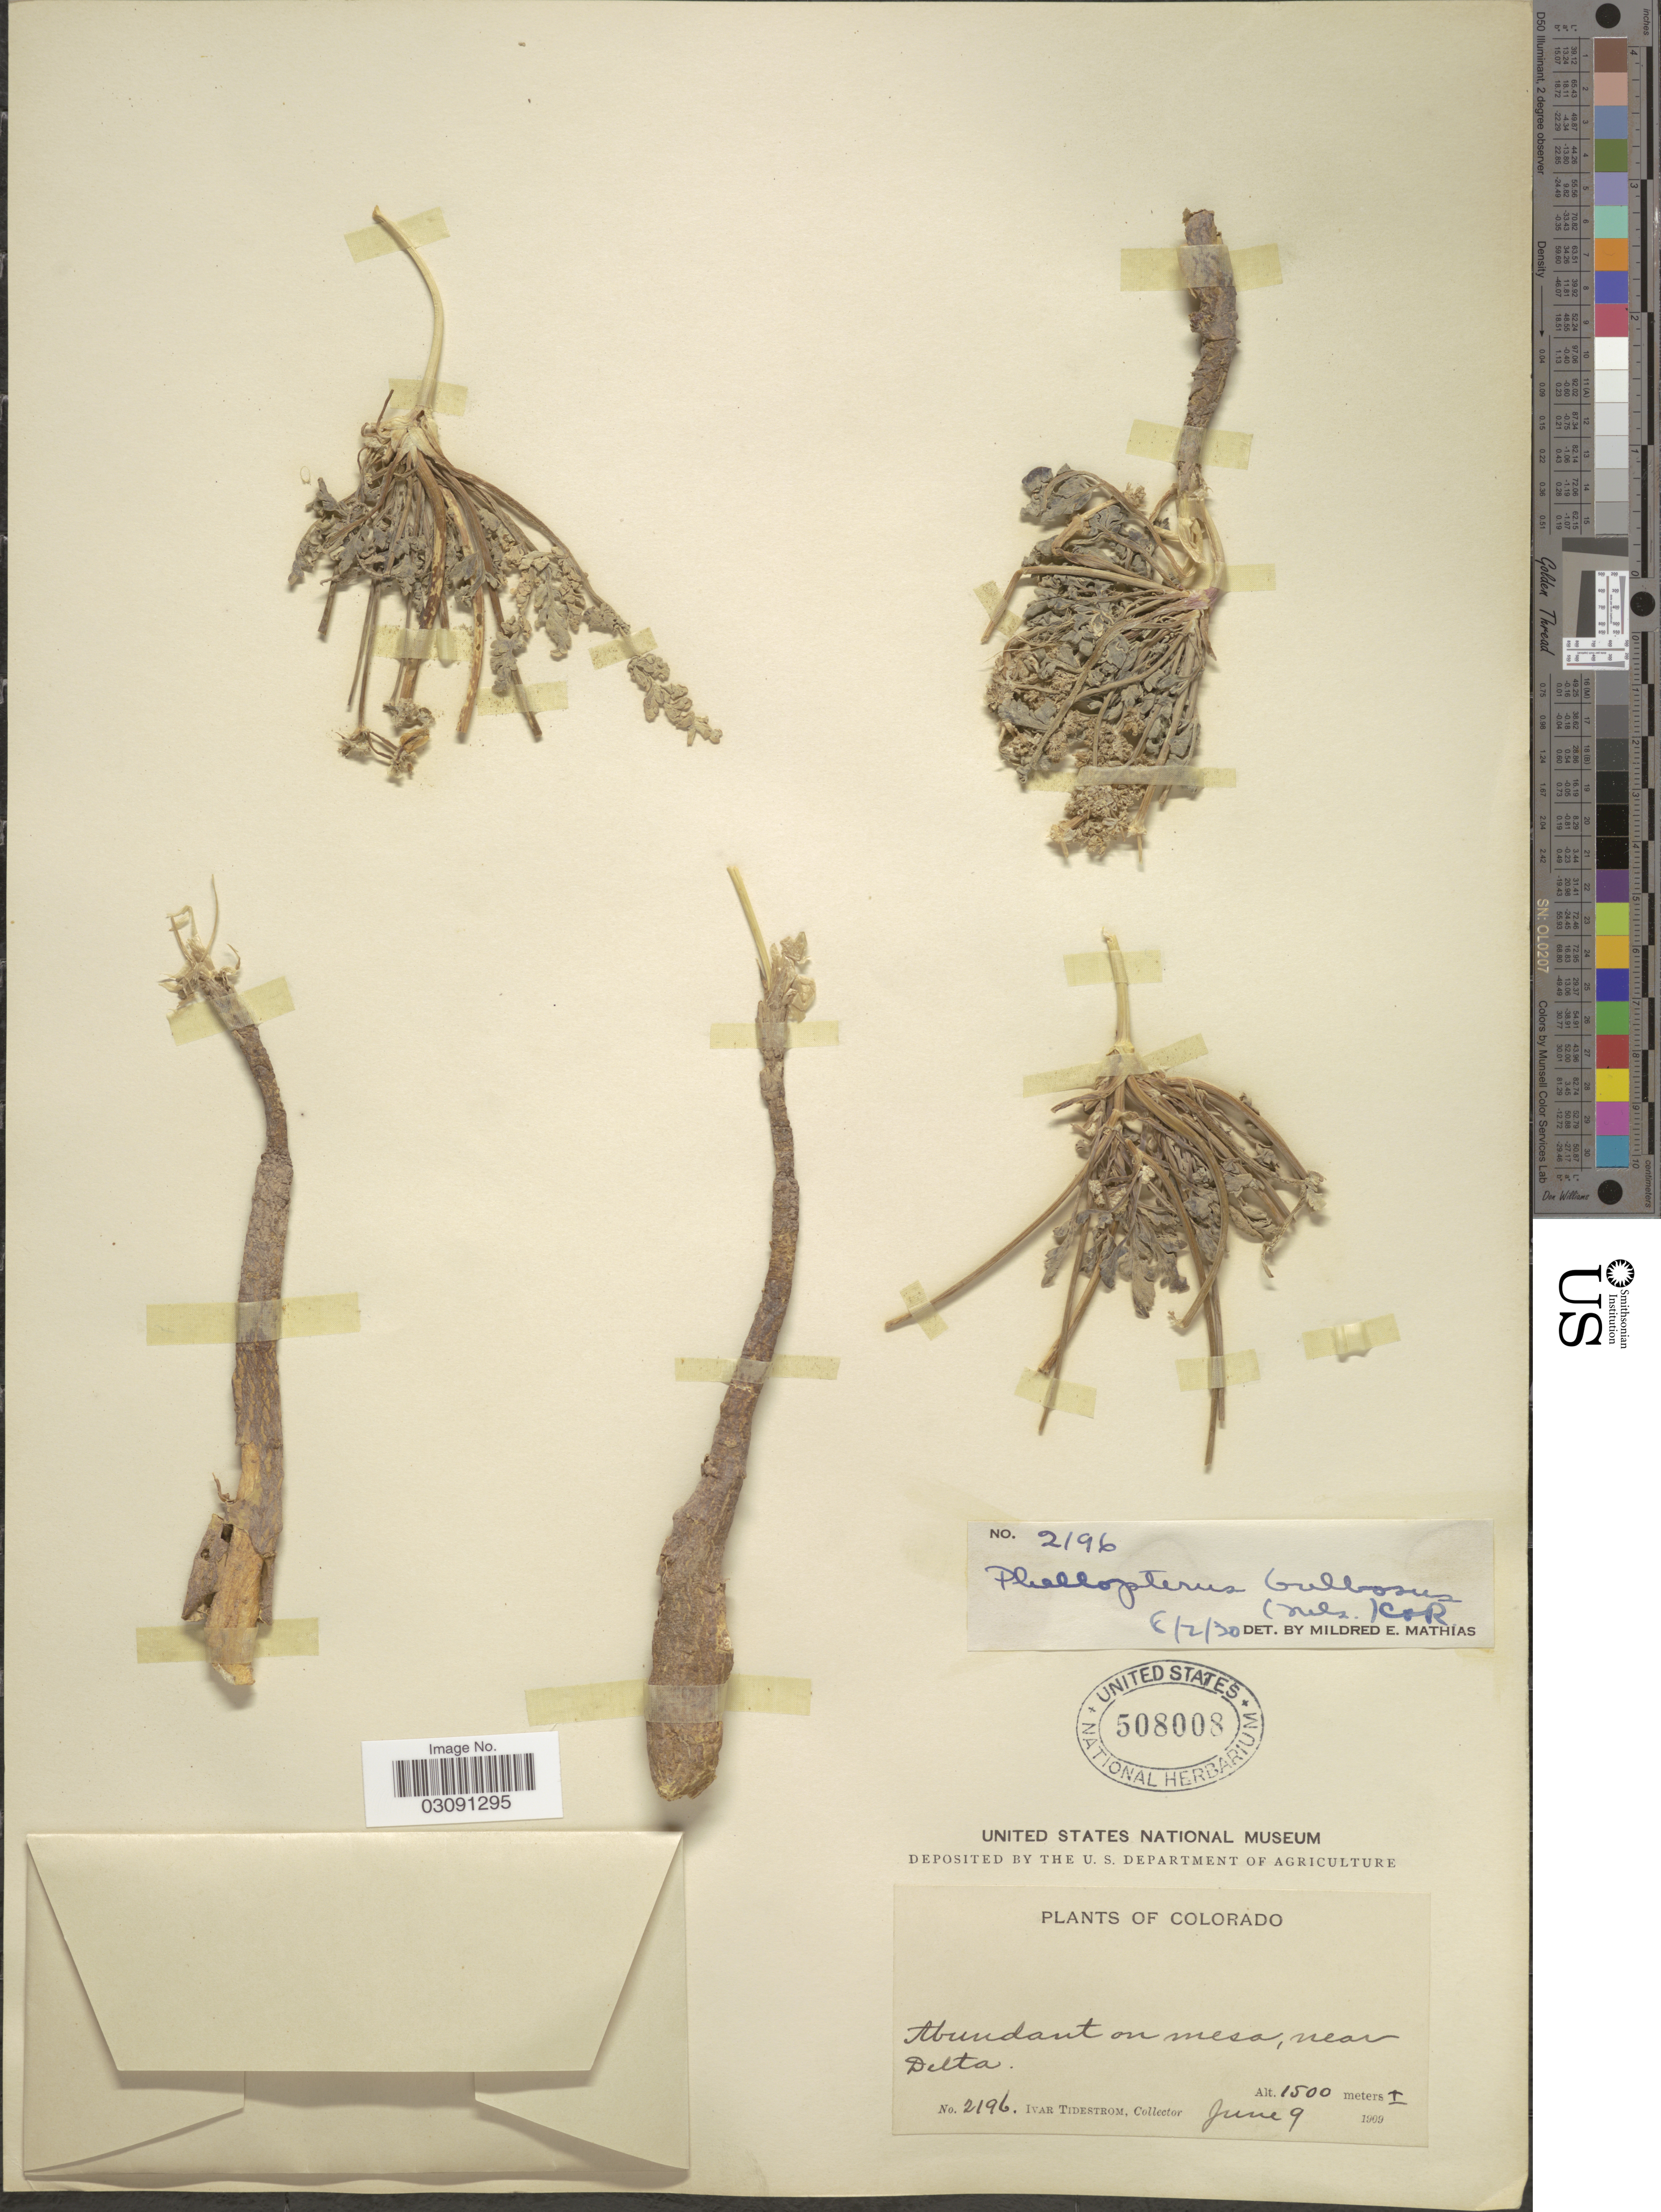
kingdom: Plantae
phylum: Tracheophyta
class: Magnoliopsida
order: Apiales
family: Apiaceae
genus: Cymopterus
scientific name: Cymopterus bulbosus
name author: A. Nelson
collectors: I. F. Tidestrom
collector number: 2196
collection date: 1909-06-09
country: United States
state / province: Colorado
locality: Abundant on mesa, near Delta.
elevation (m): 1500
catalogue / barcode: US 508008